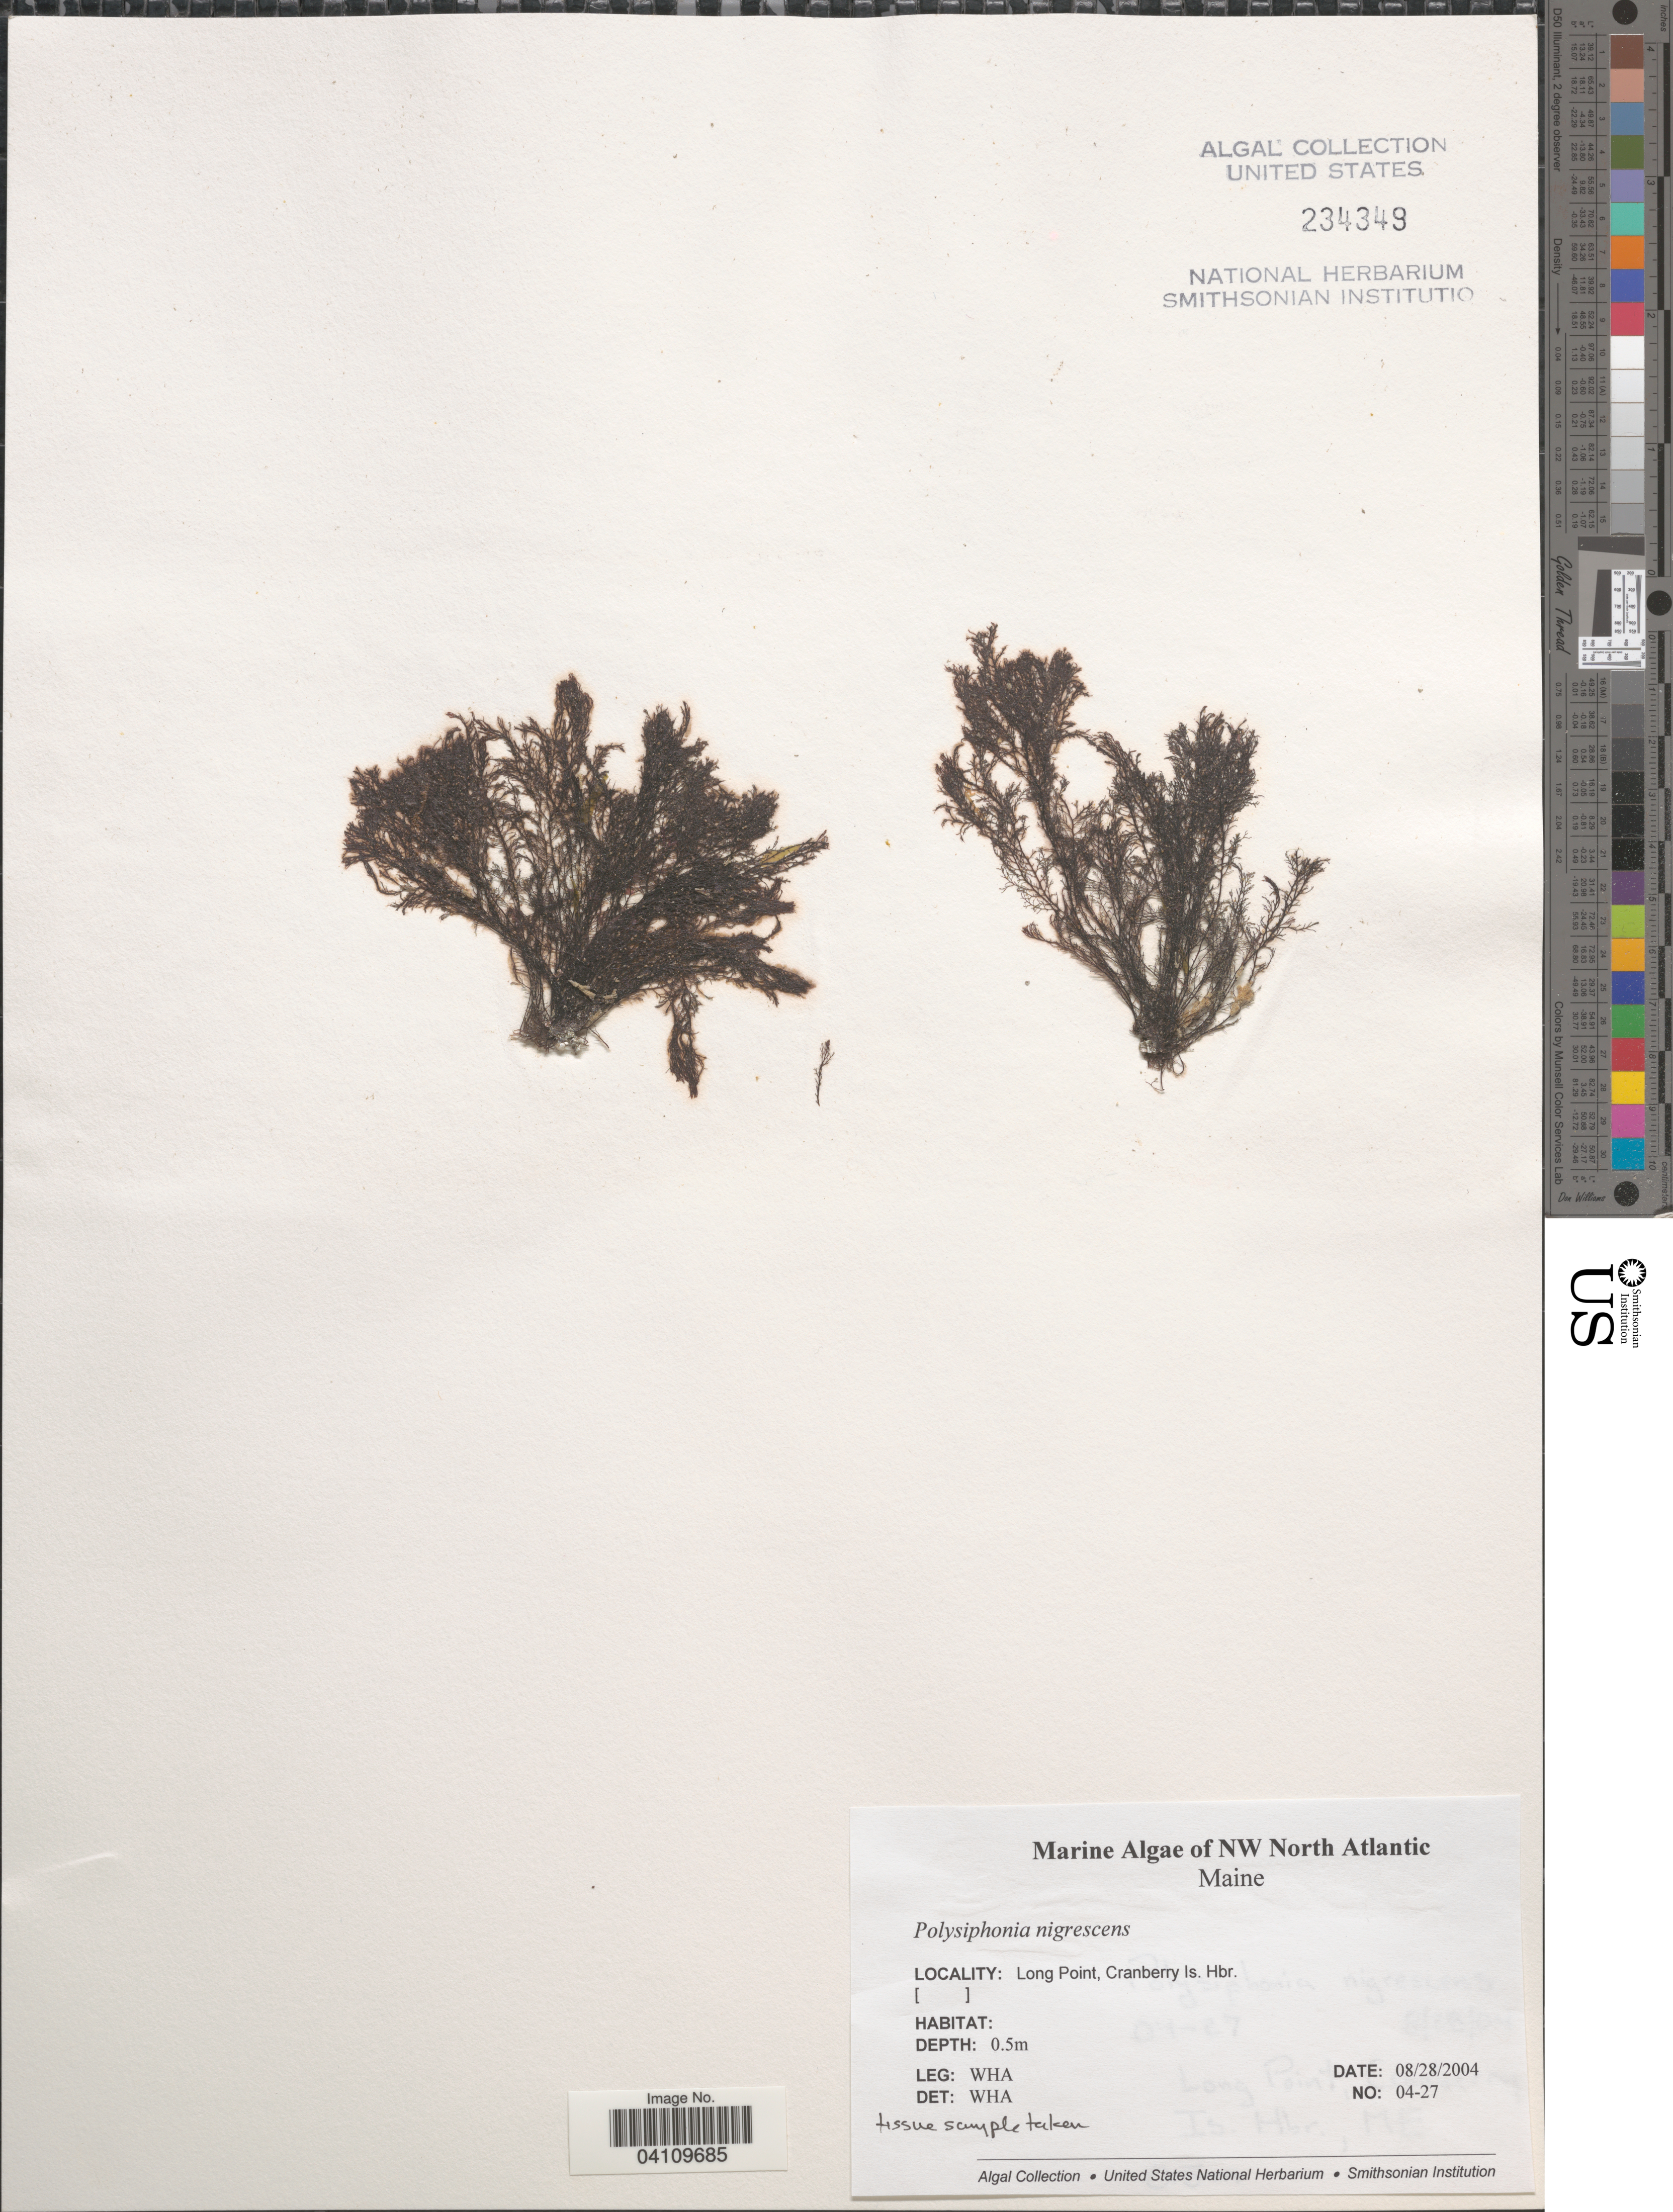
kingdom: Plantae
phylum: Rhodophyta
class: Florideophyceae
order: Ceramiales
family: Rhodomelaceae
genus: Vertebrata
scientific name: Vertebrata fucoides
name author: (Hudson) Kuntze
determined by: Algae name updating Project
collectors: W. H. Adey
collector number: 04-27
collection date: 2004-08-28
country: United States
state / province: Maine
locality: NW North Atlantic. Long Point, Cranberry Is. Hbr.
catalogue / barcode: US 234349